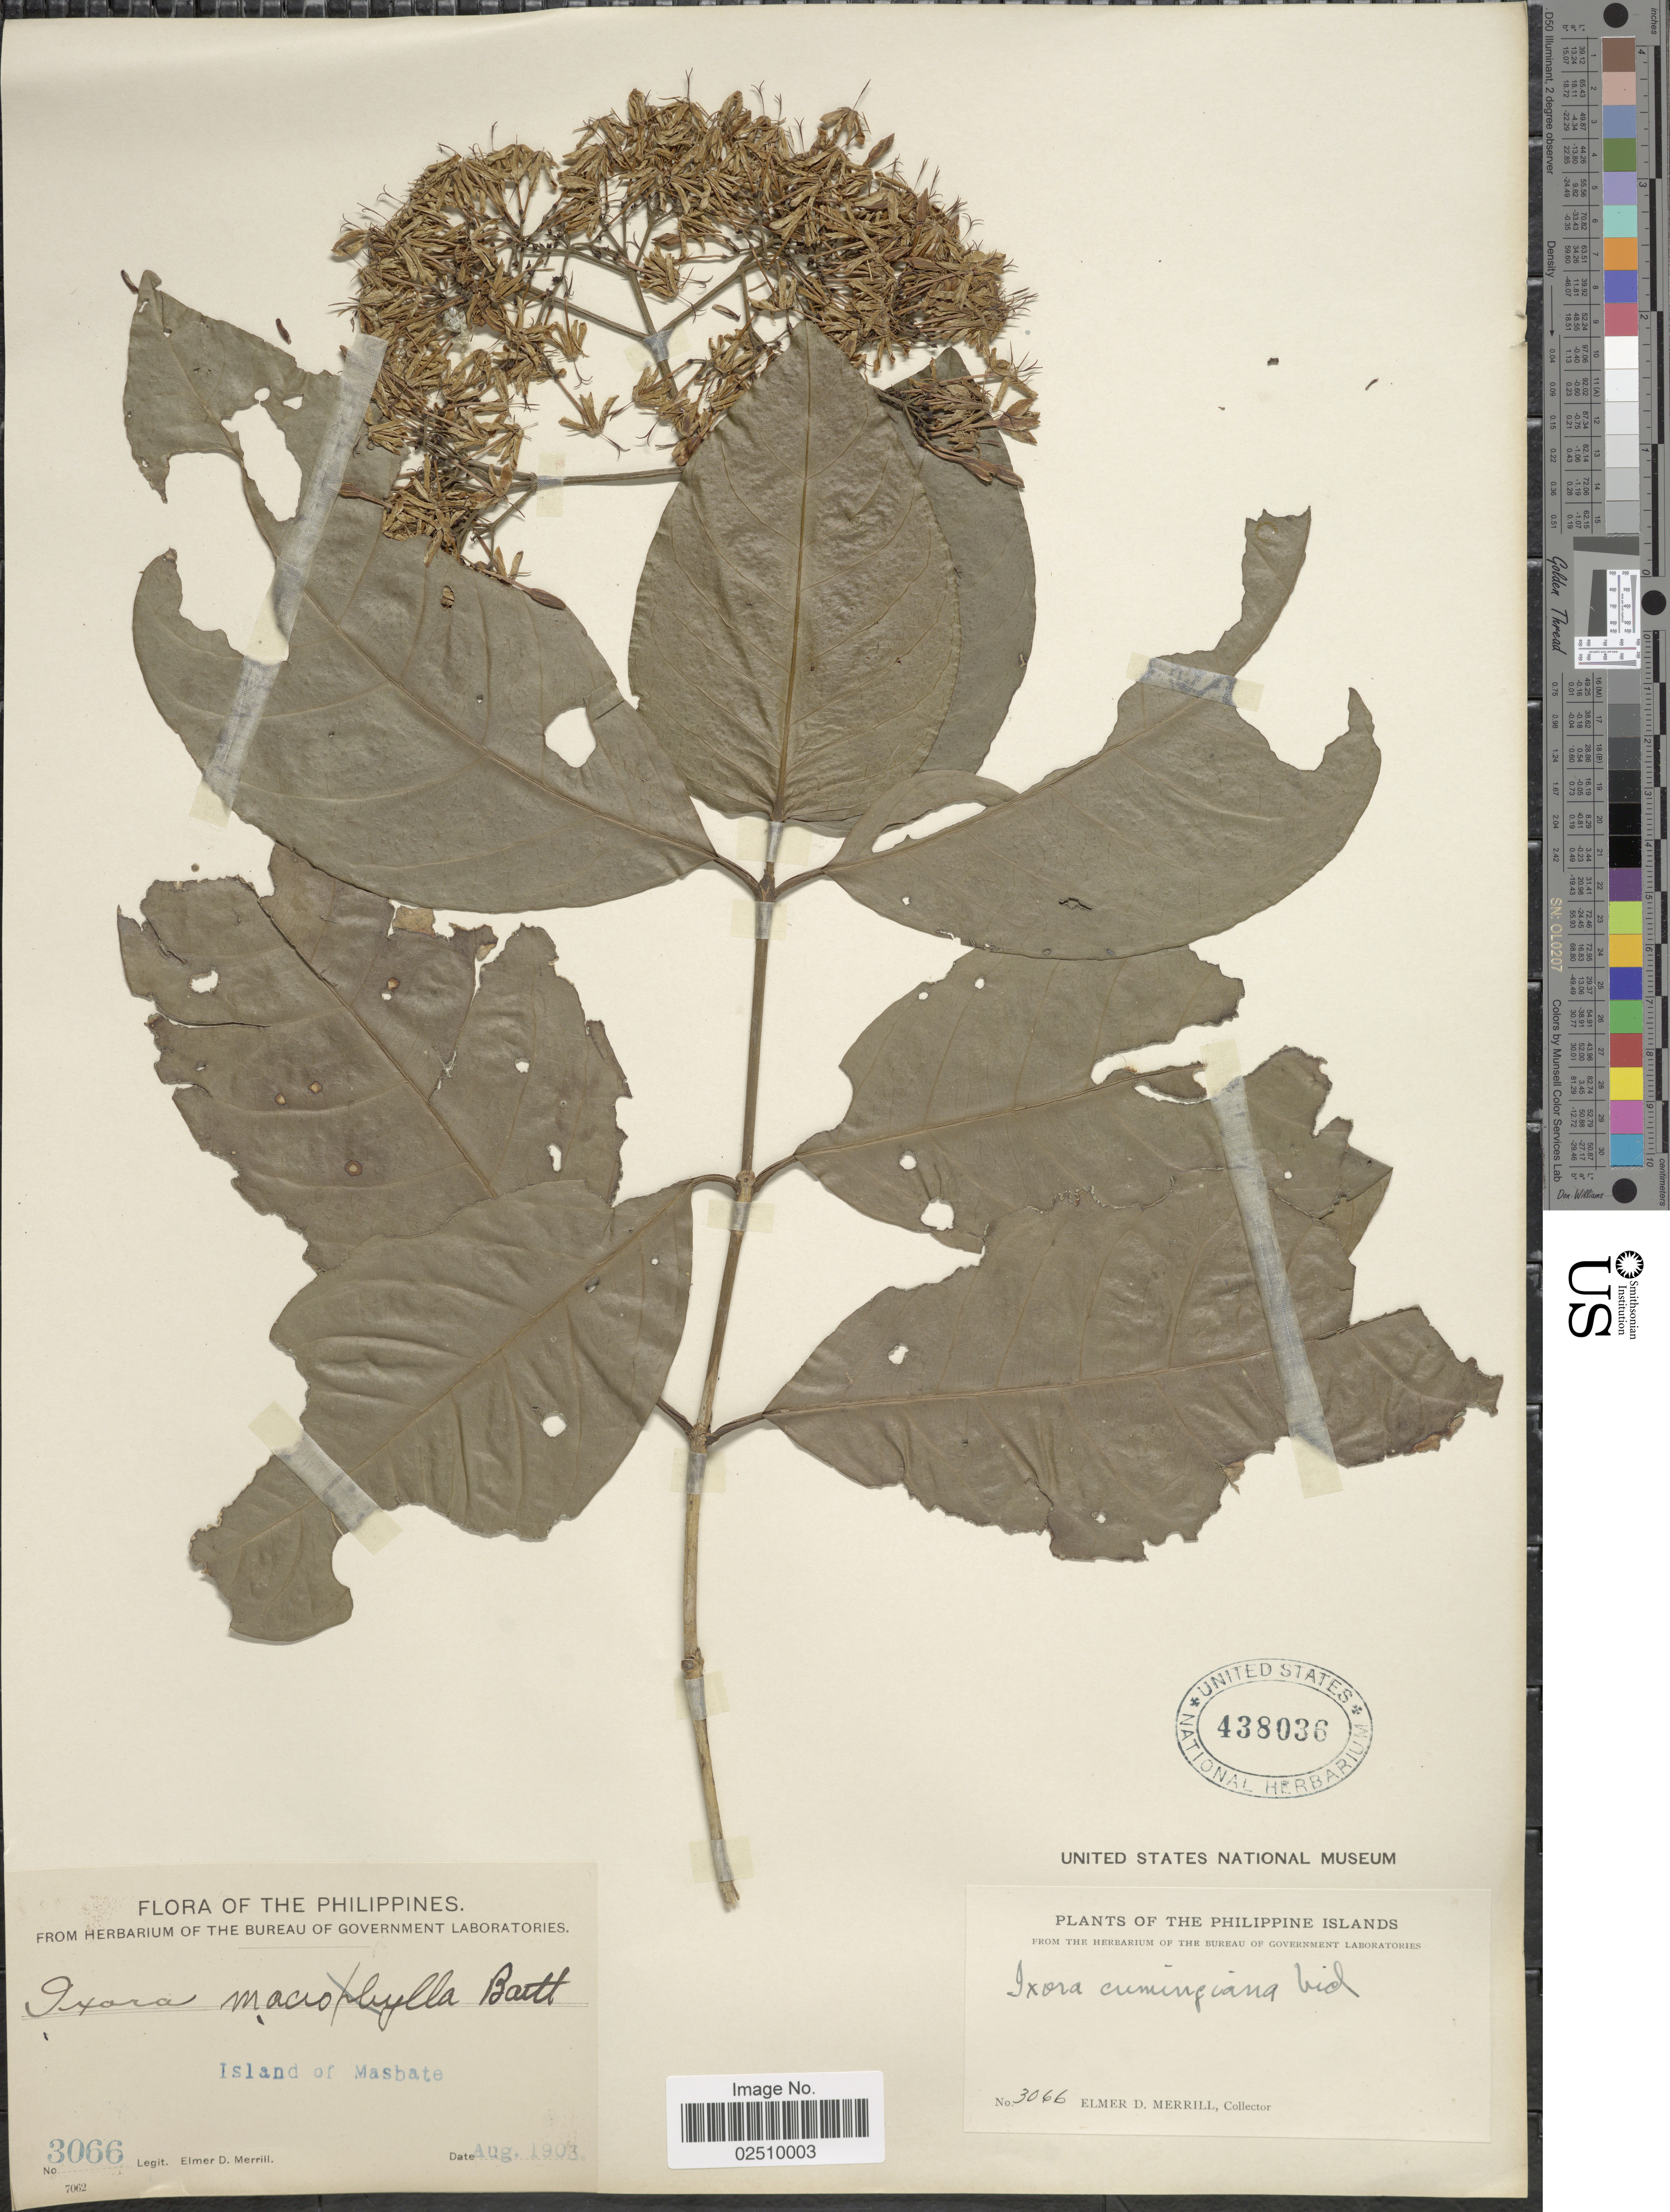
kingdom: Plantae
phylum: Tracheophyta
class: Magnoliopsida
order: Gentianales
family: Rubiaceae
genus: Ixora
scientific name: Ixora cumingiana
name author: S. Vidal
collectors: E. D. Merrill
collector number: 3066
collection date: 1903-08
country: Philippines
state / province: Bicol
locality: Island of Masbate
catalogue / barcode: US 438036